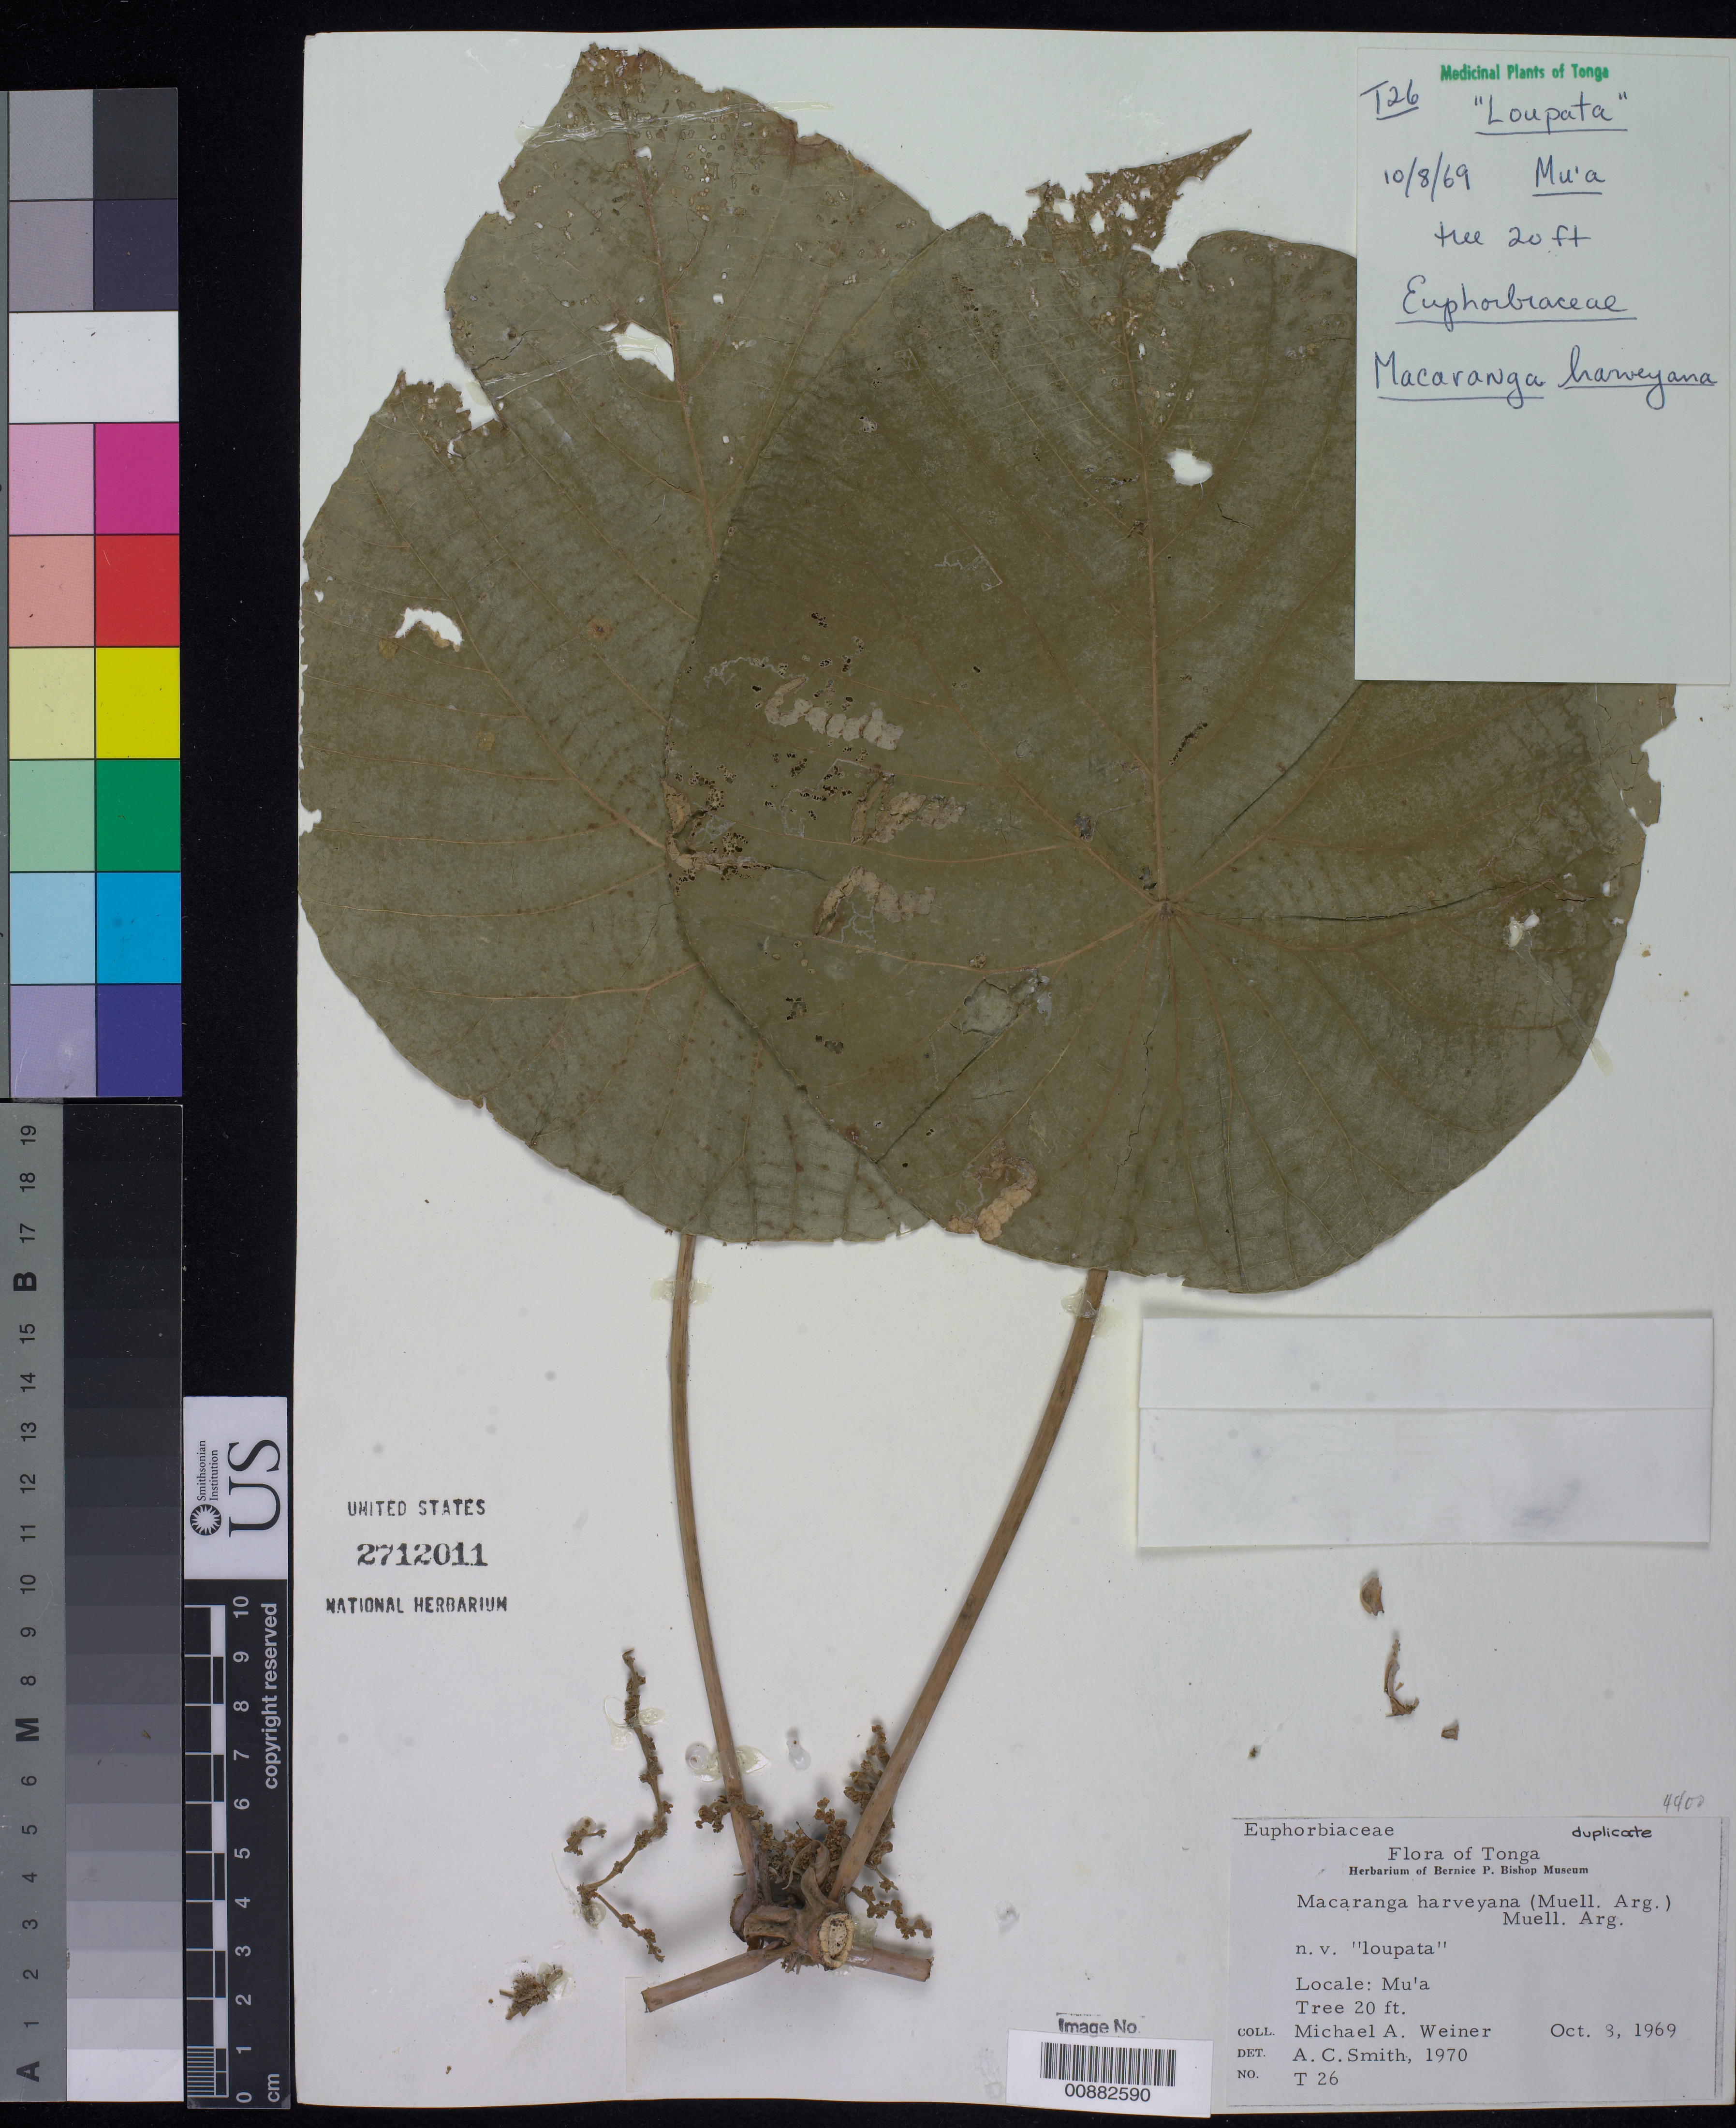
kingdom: Plantae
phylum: Tracheophyta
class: Magnoliopsida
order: Malpighiales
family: Euphorbiaceae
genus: Macaranga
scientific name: Macaranga harveyana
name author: Müll. Arg.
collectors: M. Weiner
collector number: T 26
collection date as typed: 08 Oct 1969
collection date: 1969-10-08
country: Tonga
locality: Mu'a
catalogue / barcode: US 2712011